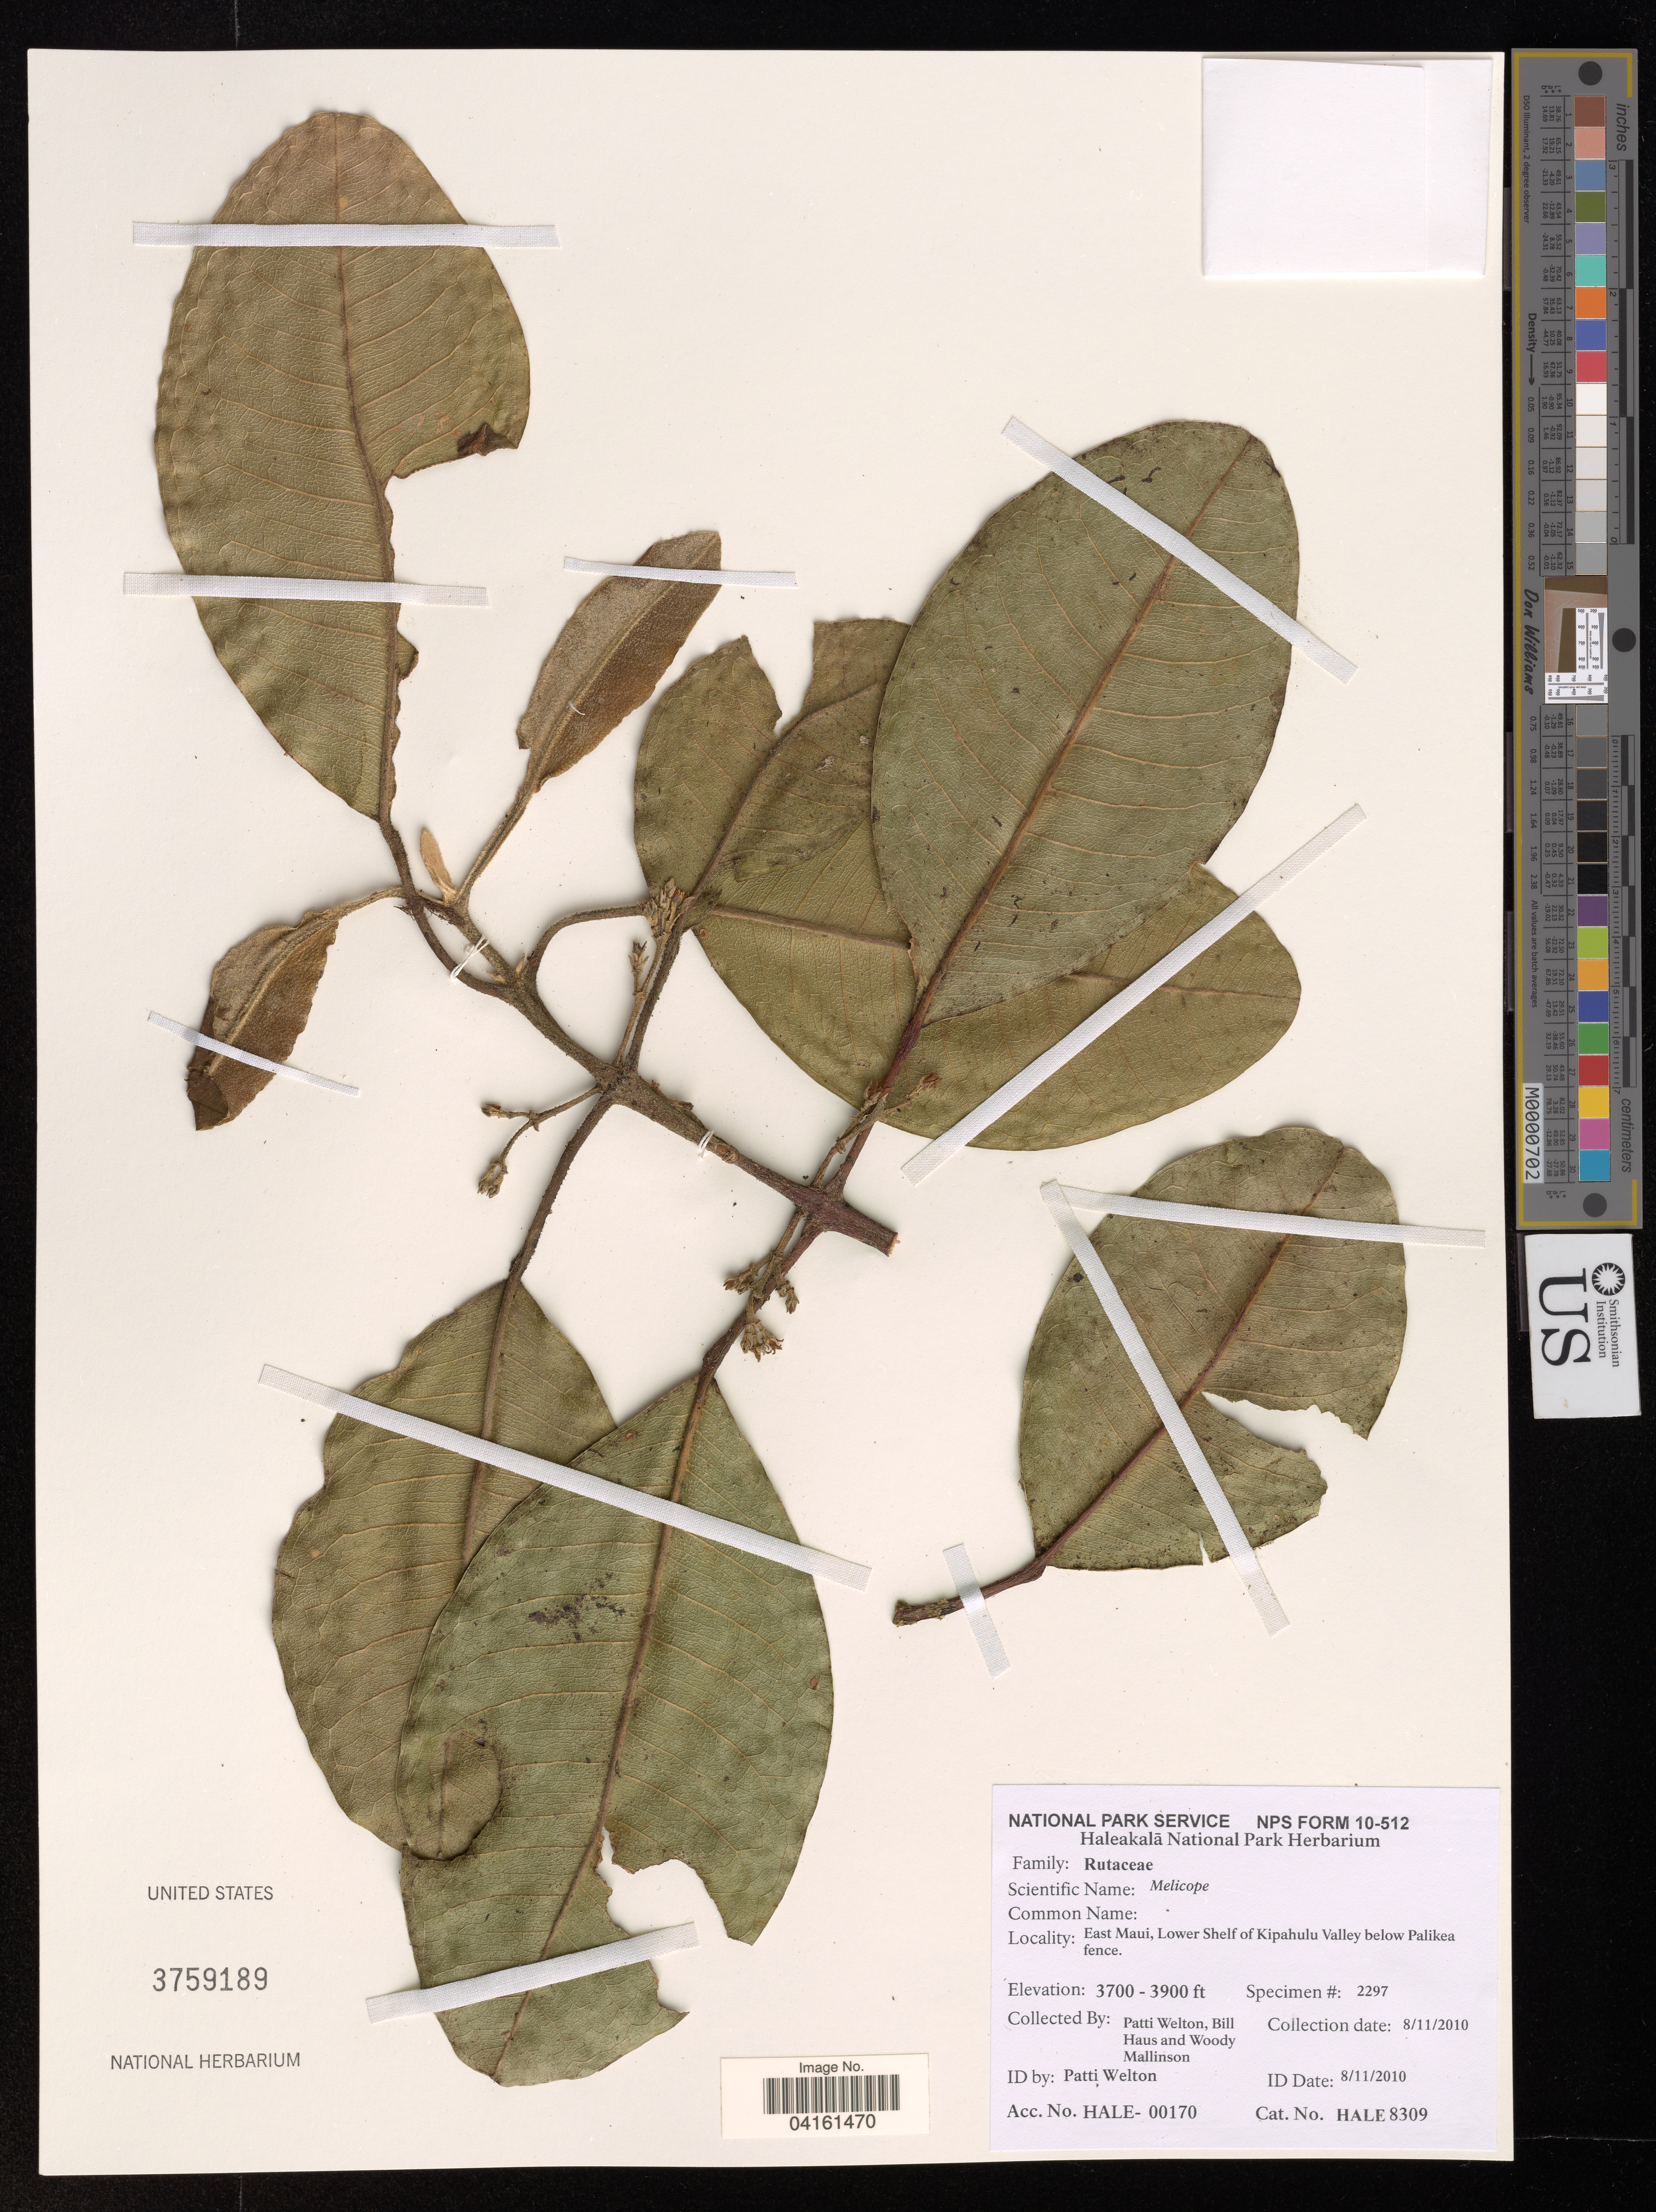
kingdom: Plantae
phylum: Tracheophyta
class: Magnoliopsida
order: Sapindales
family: Rutaceae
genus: Melicope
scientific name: Melicope sp.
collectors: P. Welton, B. Haus & W. Mallinson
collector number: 2297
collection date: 2010-08-11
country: United States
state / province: Hawaii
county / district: Maui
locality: East Maui, Lower Shelf of Kipahulu Valley below Palikea fence.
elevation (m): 1128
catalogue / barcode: US 3759189